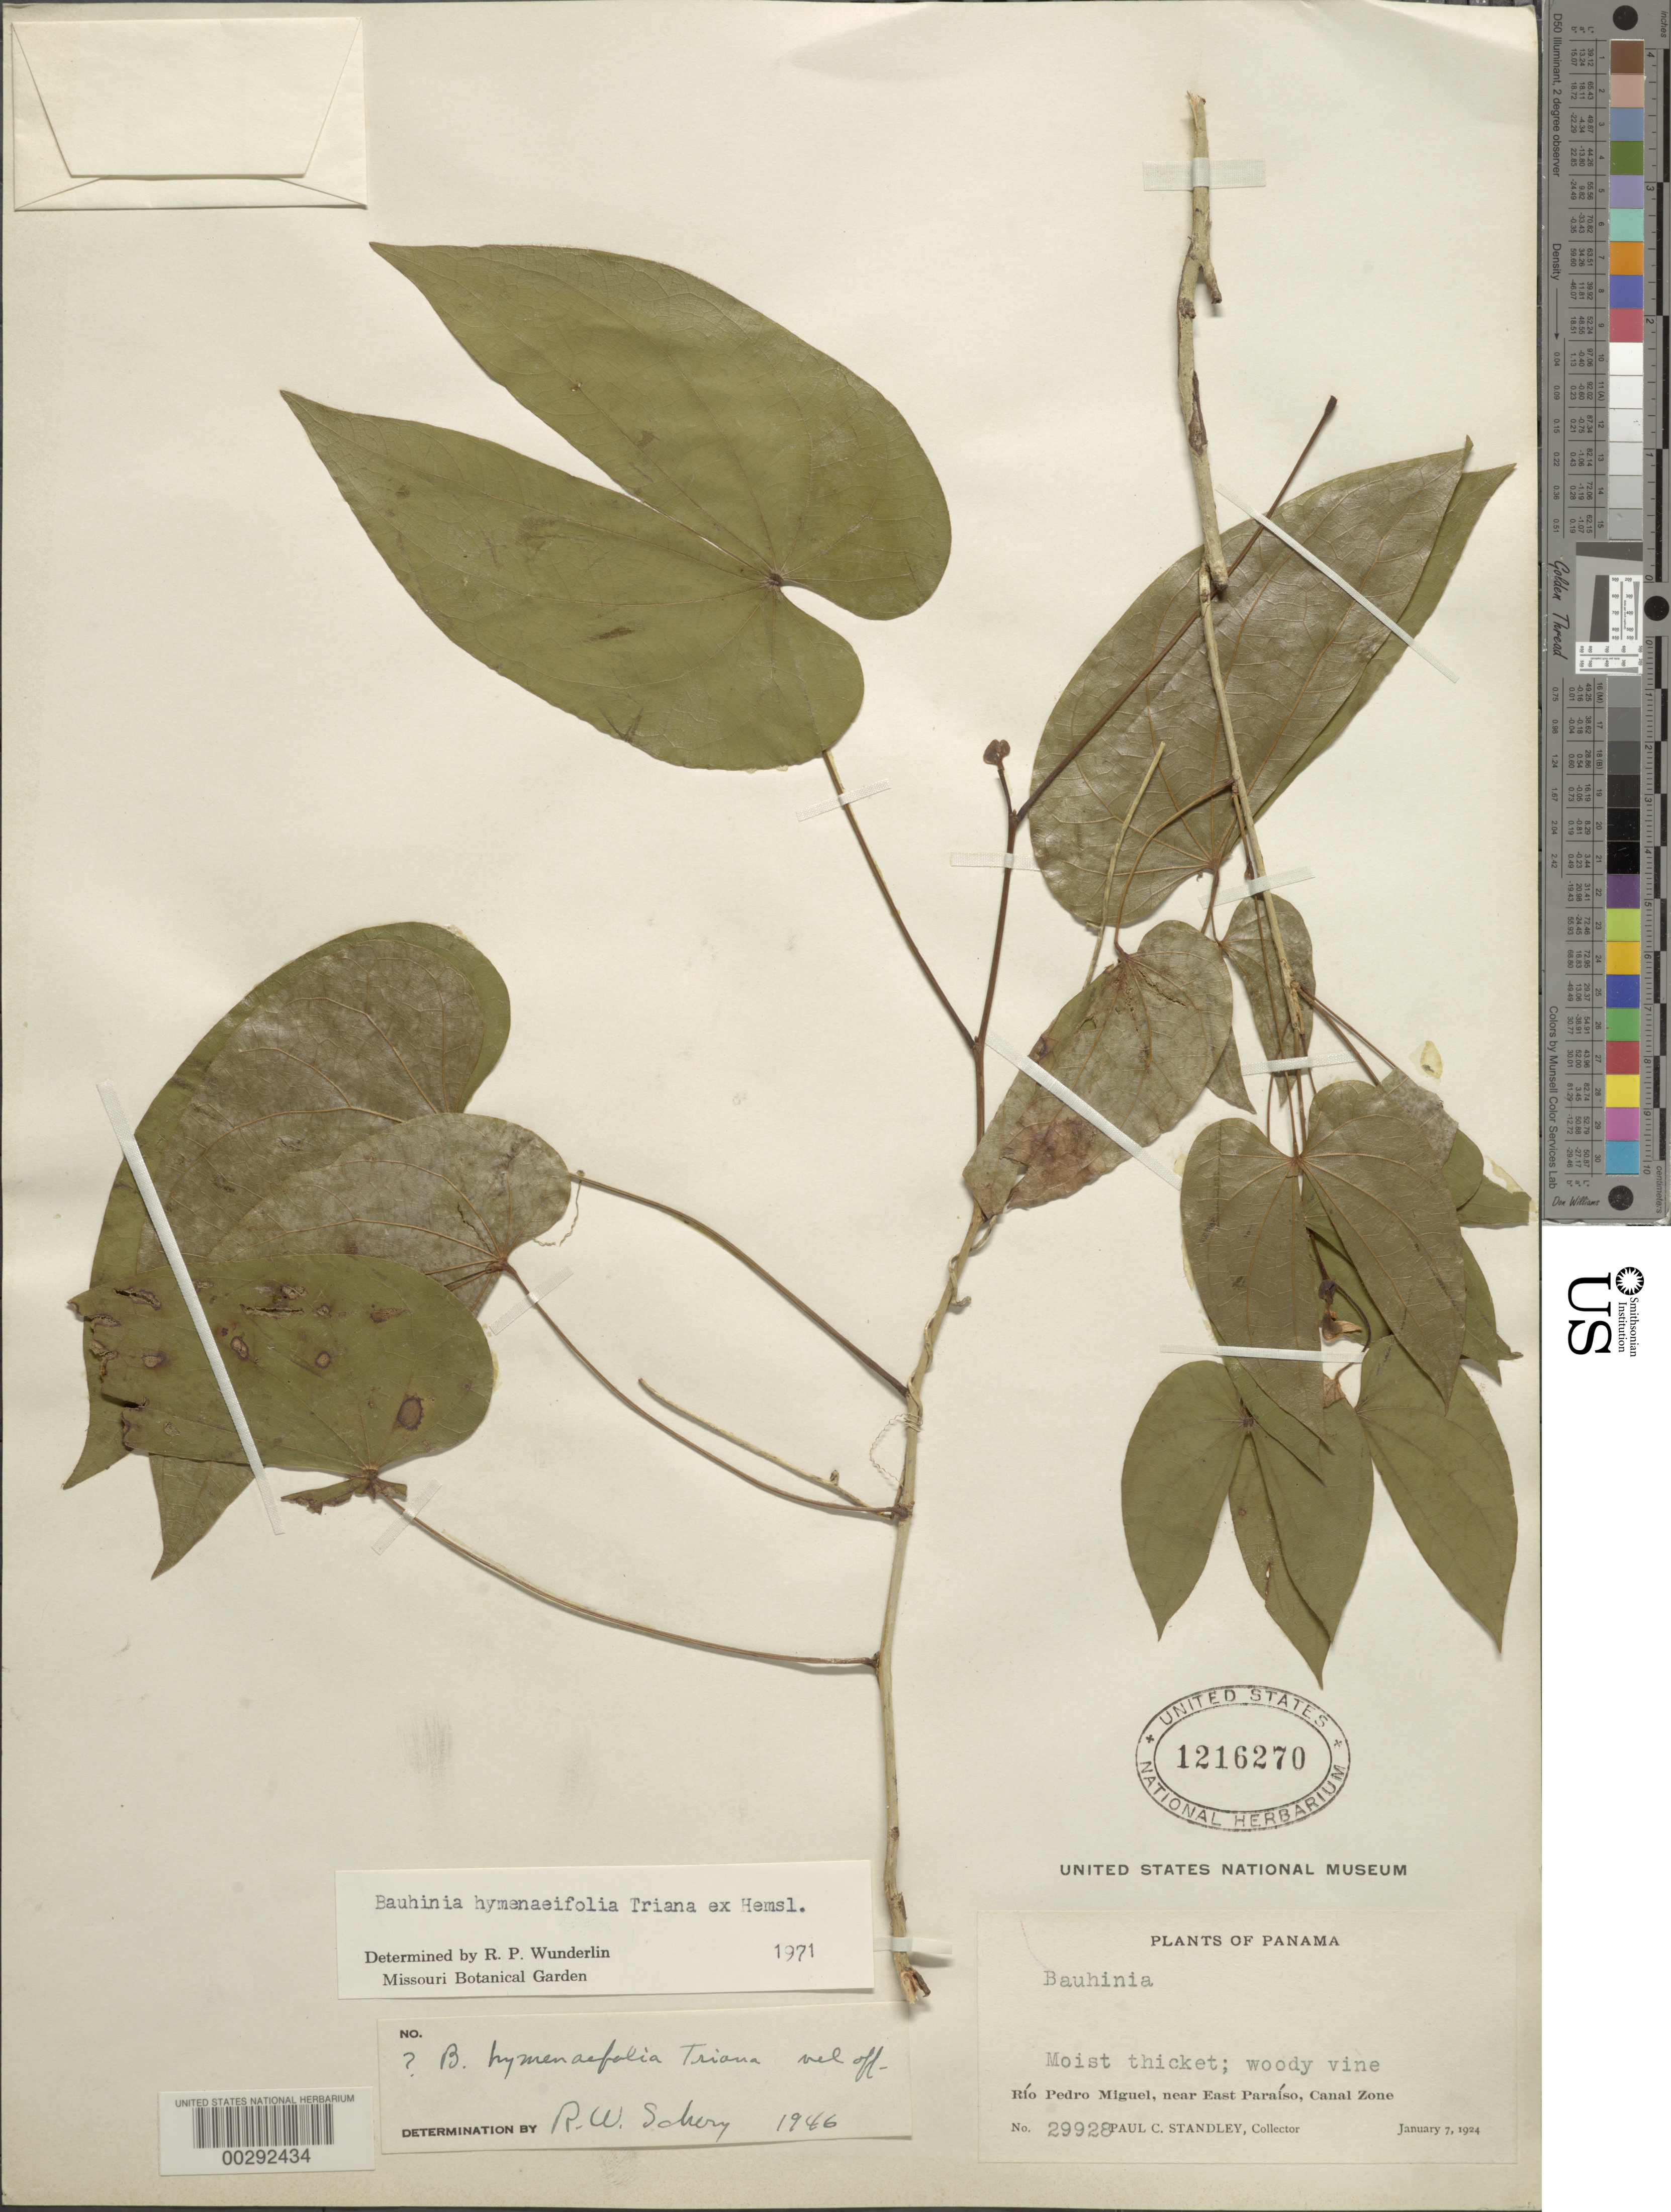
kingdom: Plantae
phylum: Tracheophyta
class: Magnoliopsida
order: Fabales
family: Fabaceae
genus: Bauhinia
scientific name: Bauhinia hymenaeifolia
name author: Hemsl.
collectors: P. C. Standley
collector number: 29928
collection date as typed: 07 Jan 1924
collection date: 1924-01-07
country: Panama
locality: Rio Pedro Miguel, near E Paraiso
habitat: Moist thicket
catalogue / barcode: US 1216270